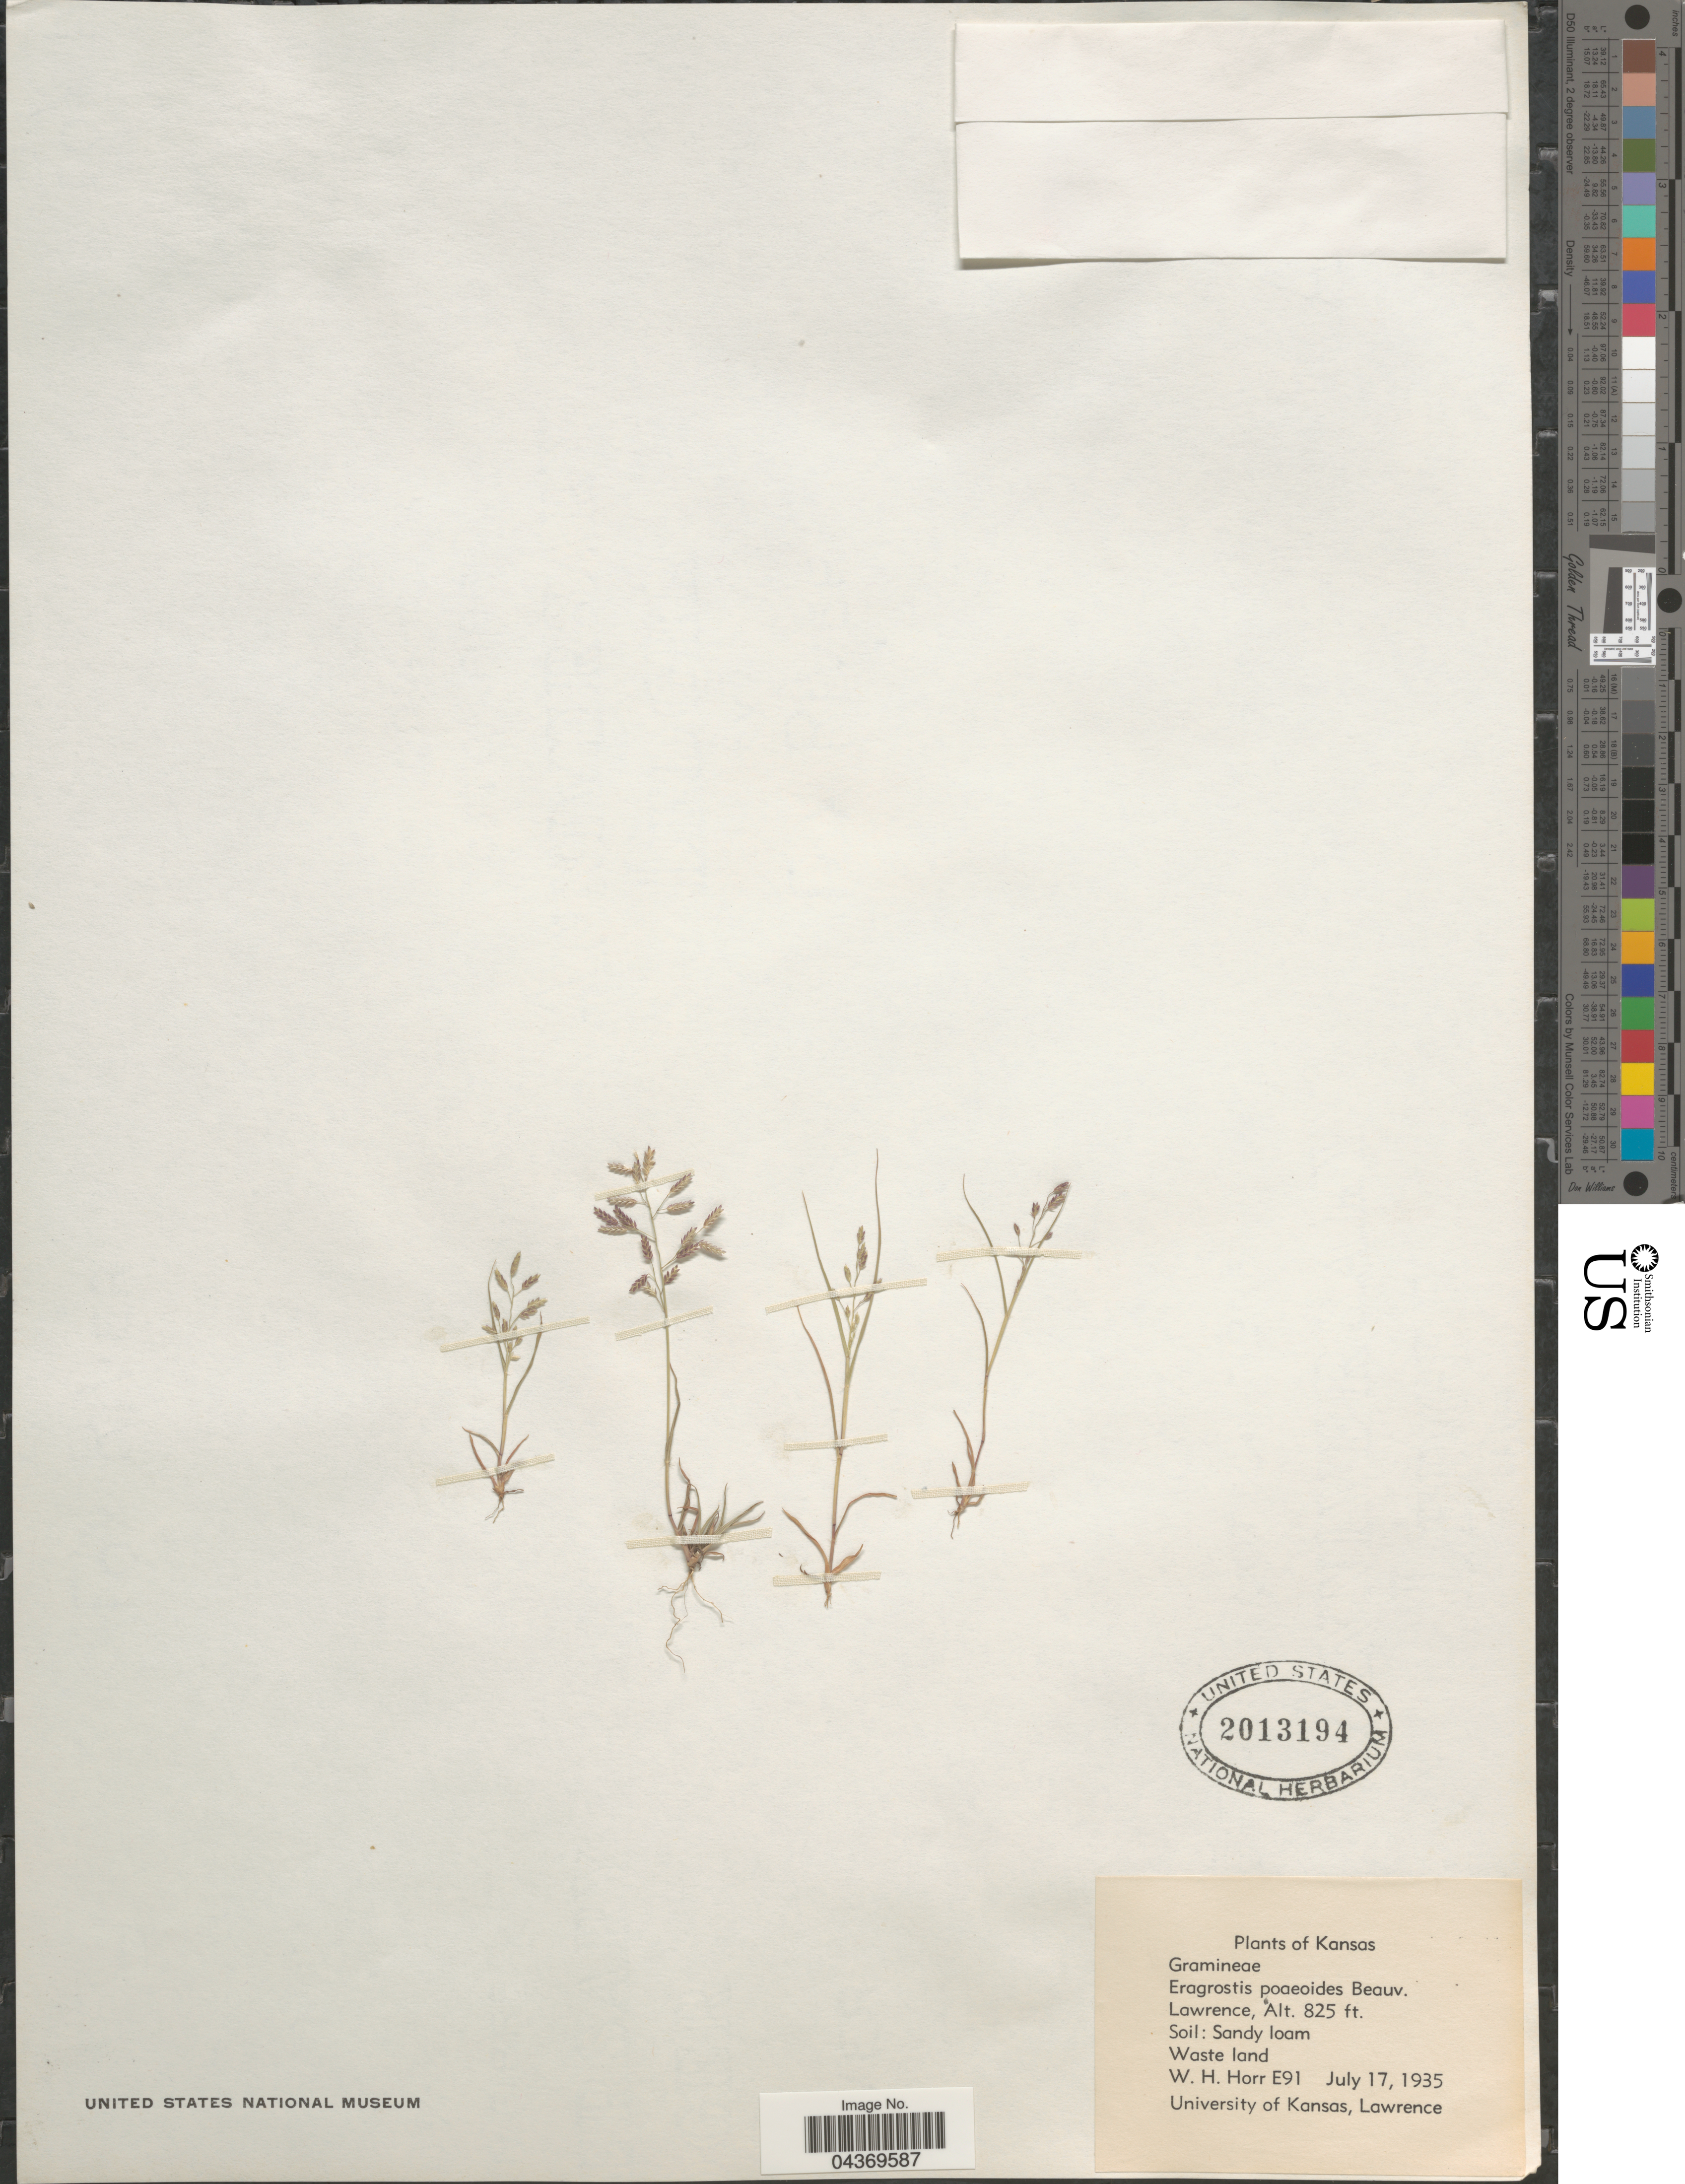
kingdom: Plantae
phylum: Tracheophyta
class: Liliopsida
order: Poales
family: Poaceae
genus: Eragrostis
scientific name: Eragrostis minor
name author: Host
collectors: W. H. Horr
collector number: E91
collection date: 1935-07-17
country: United States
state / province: Kansas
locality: Lawrence.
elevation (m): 251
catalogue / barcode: US 2013194